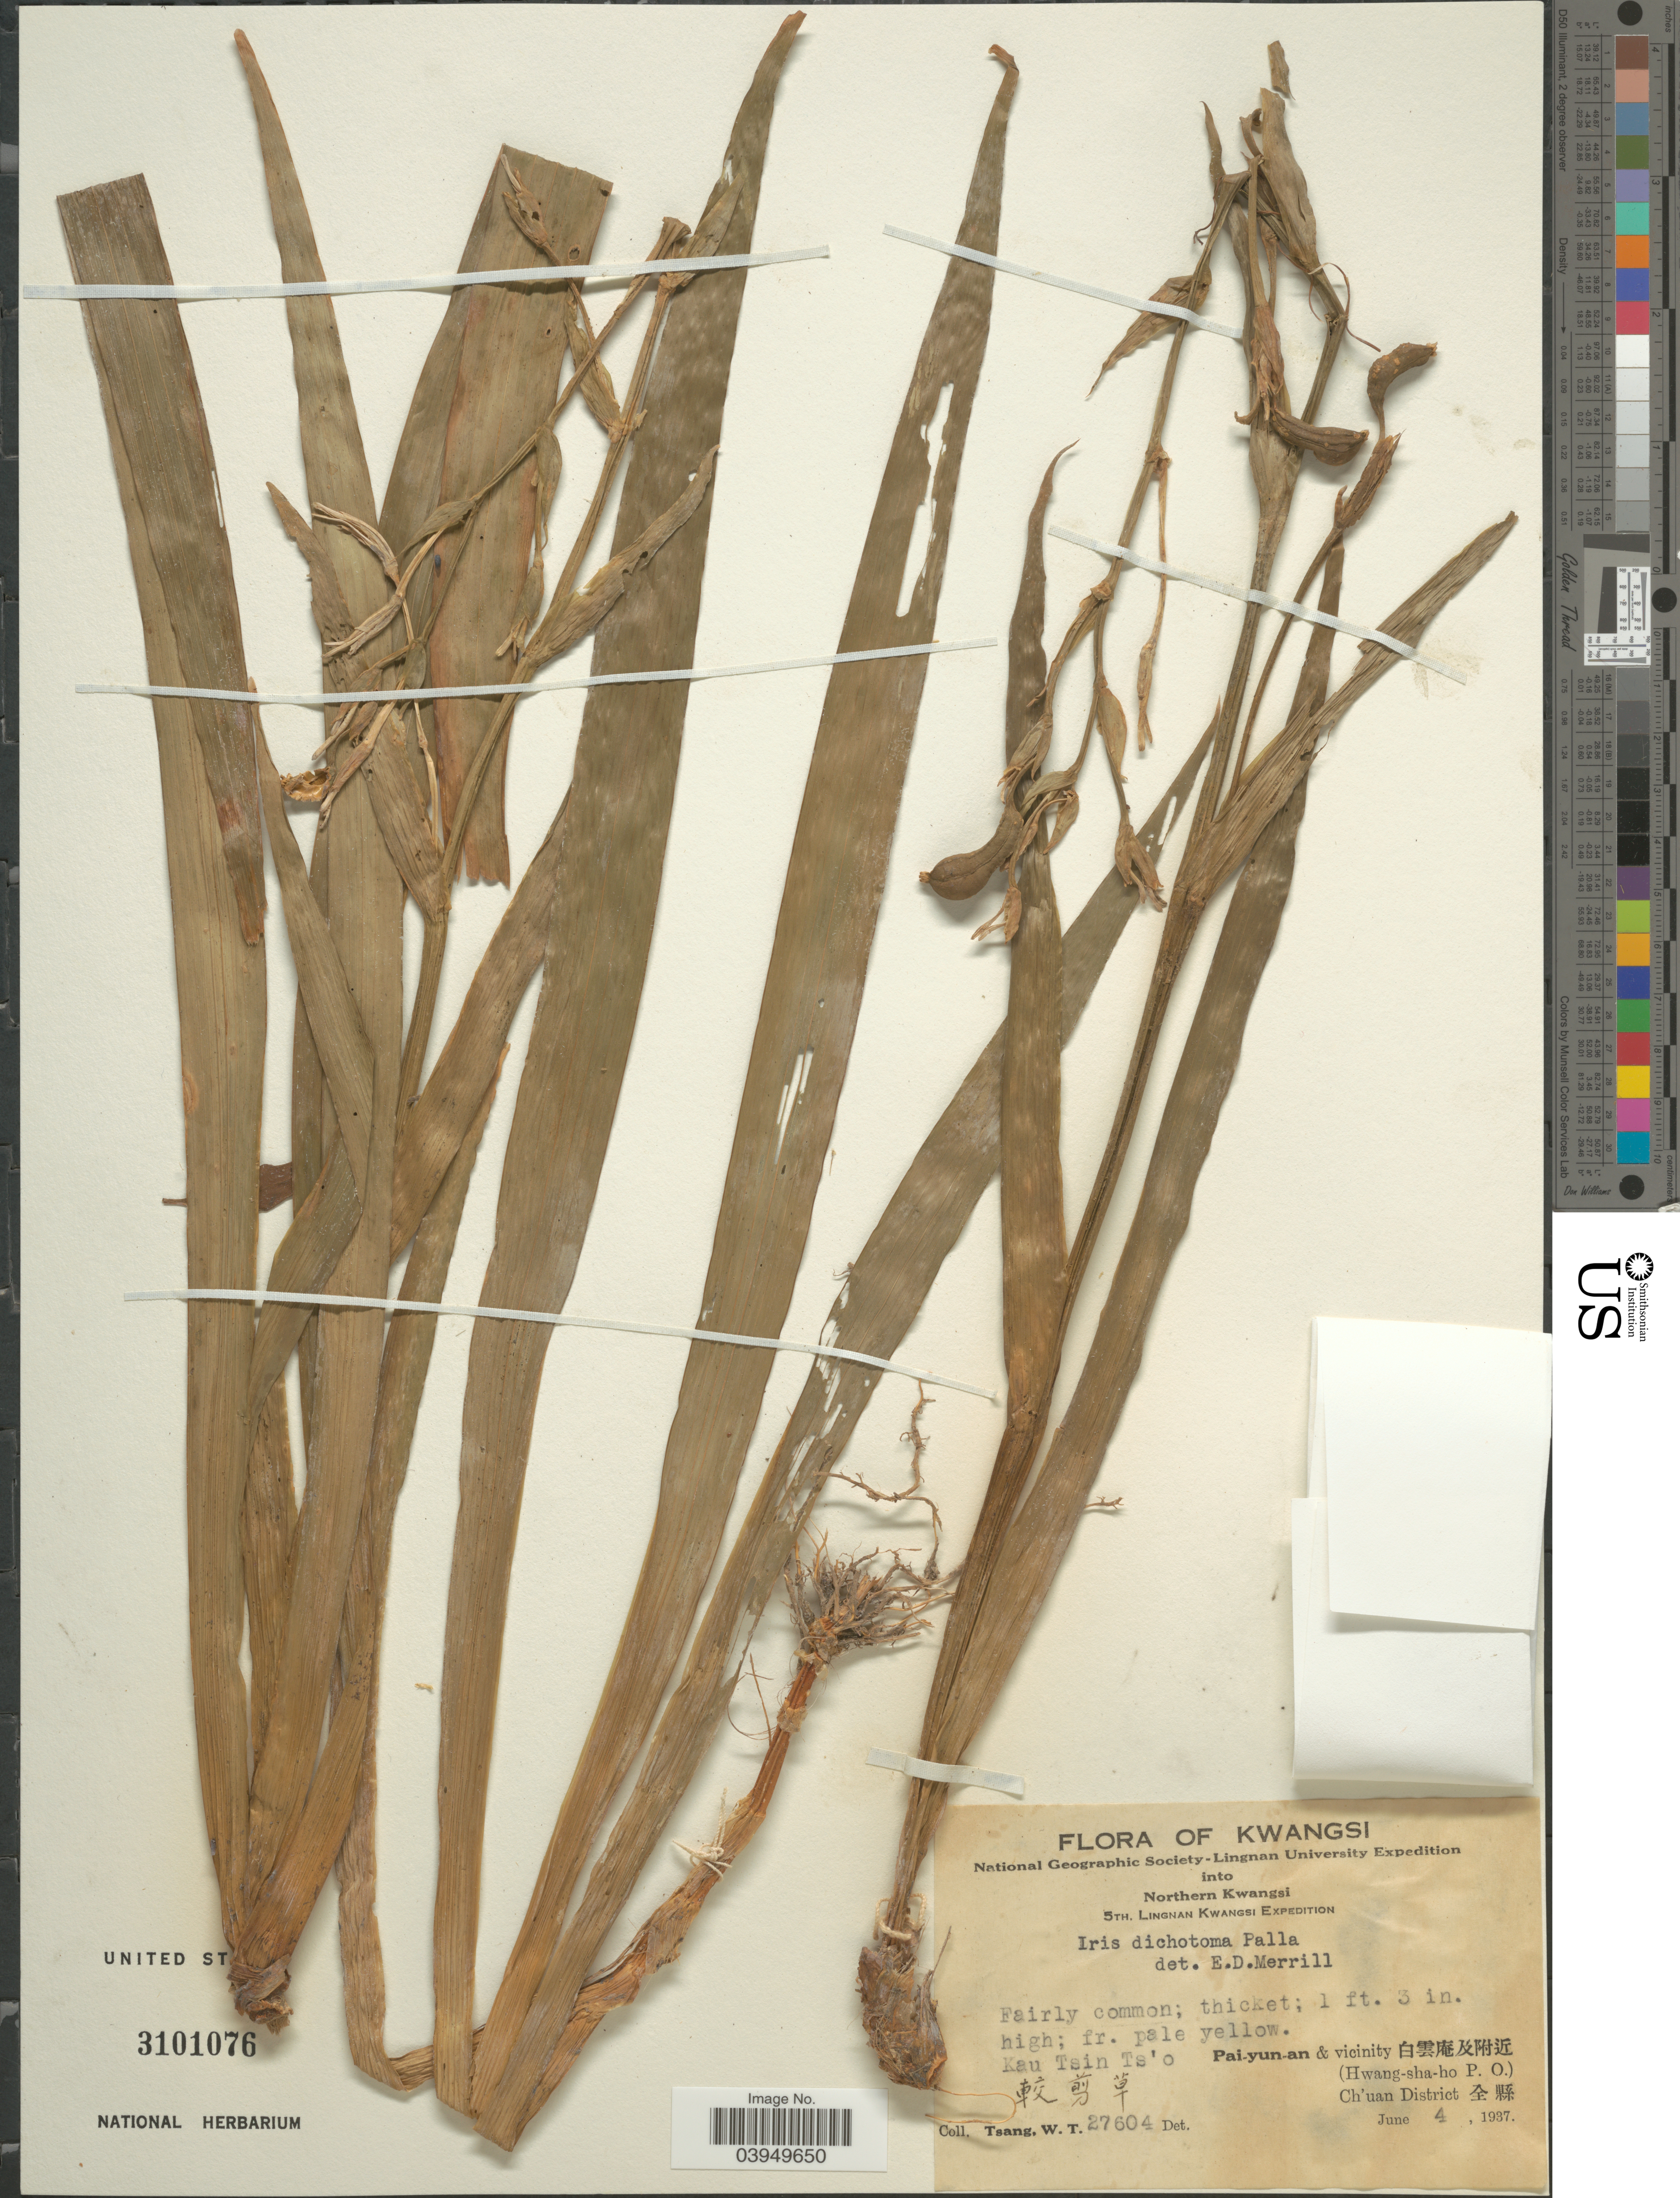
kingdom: Plantae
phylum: Tracheophyta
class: Liliopsida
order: Asparagales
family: Iridaceae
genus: Iris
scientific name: Iris dichotoma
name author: Pall.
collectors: W. T. Tsang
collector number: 27604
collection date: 1937-06-04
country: China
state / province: Guangxi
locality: Northern Kwangsi. Kau Tsin Ts'o X. Pai-yun-an & vicinity X. (Hwang-sha-ho P. O.). Ch'uan District X.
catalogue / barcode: US 3101076